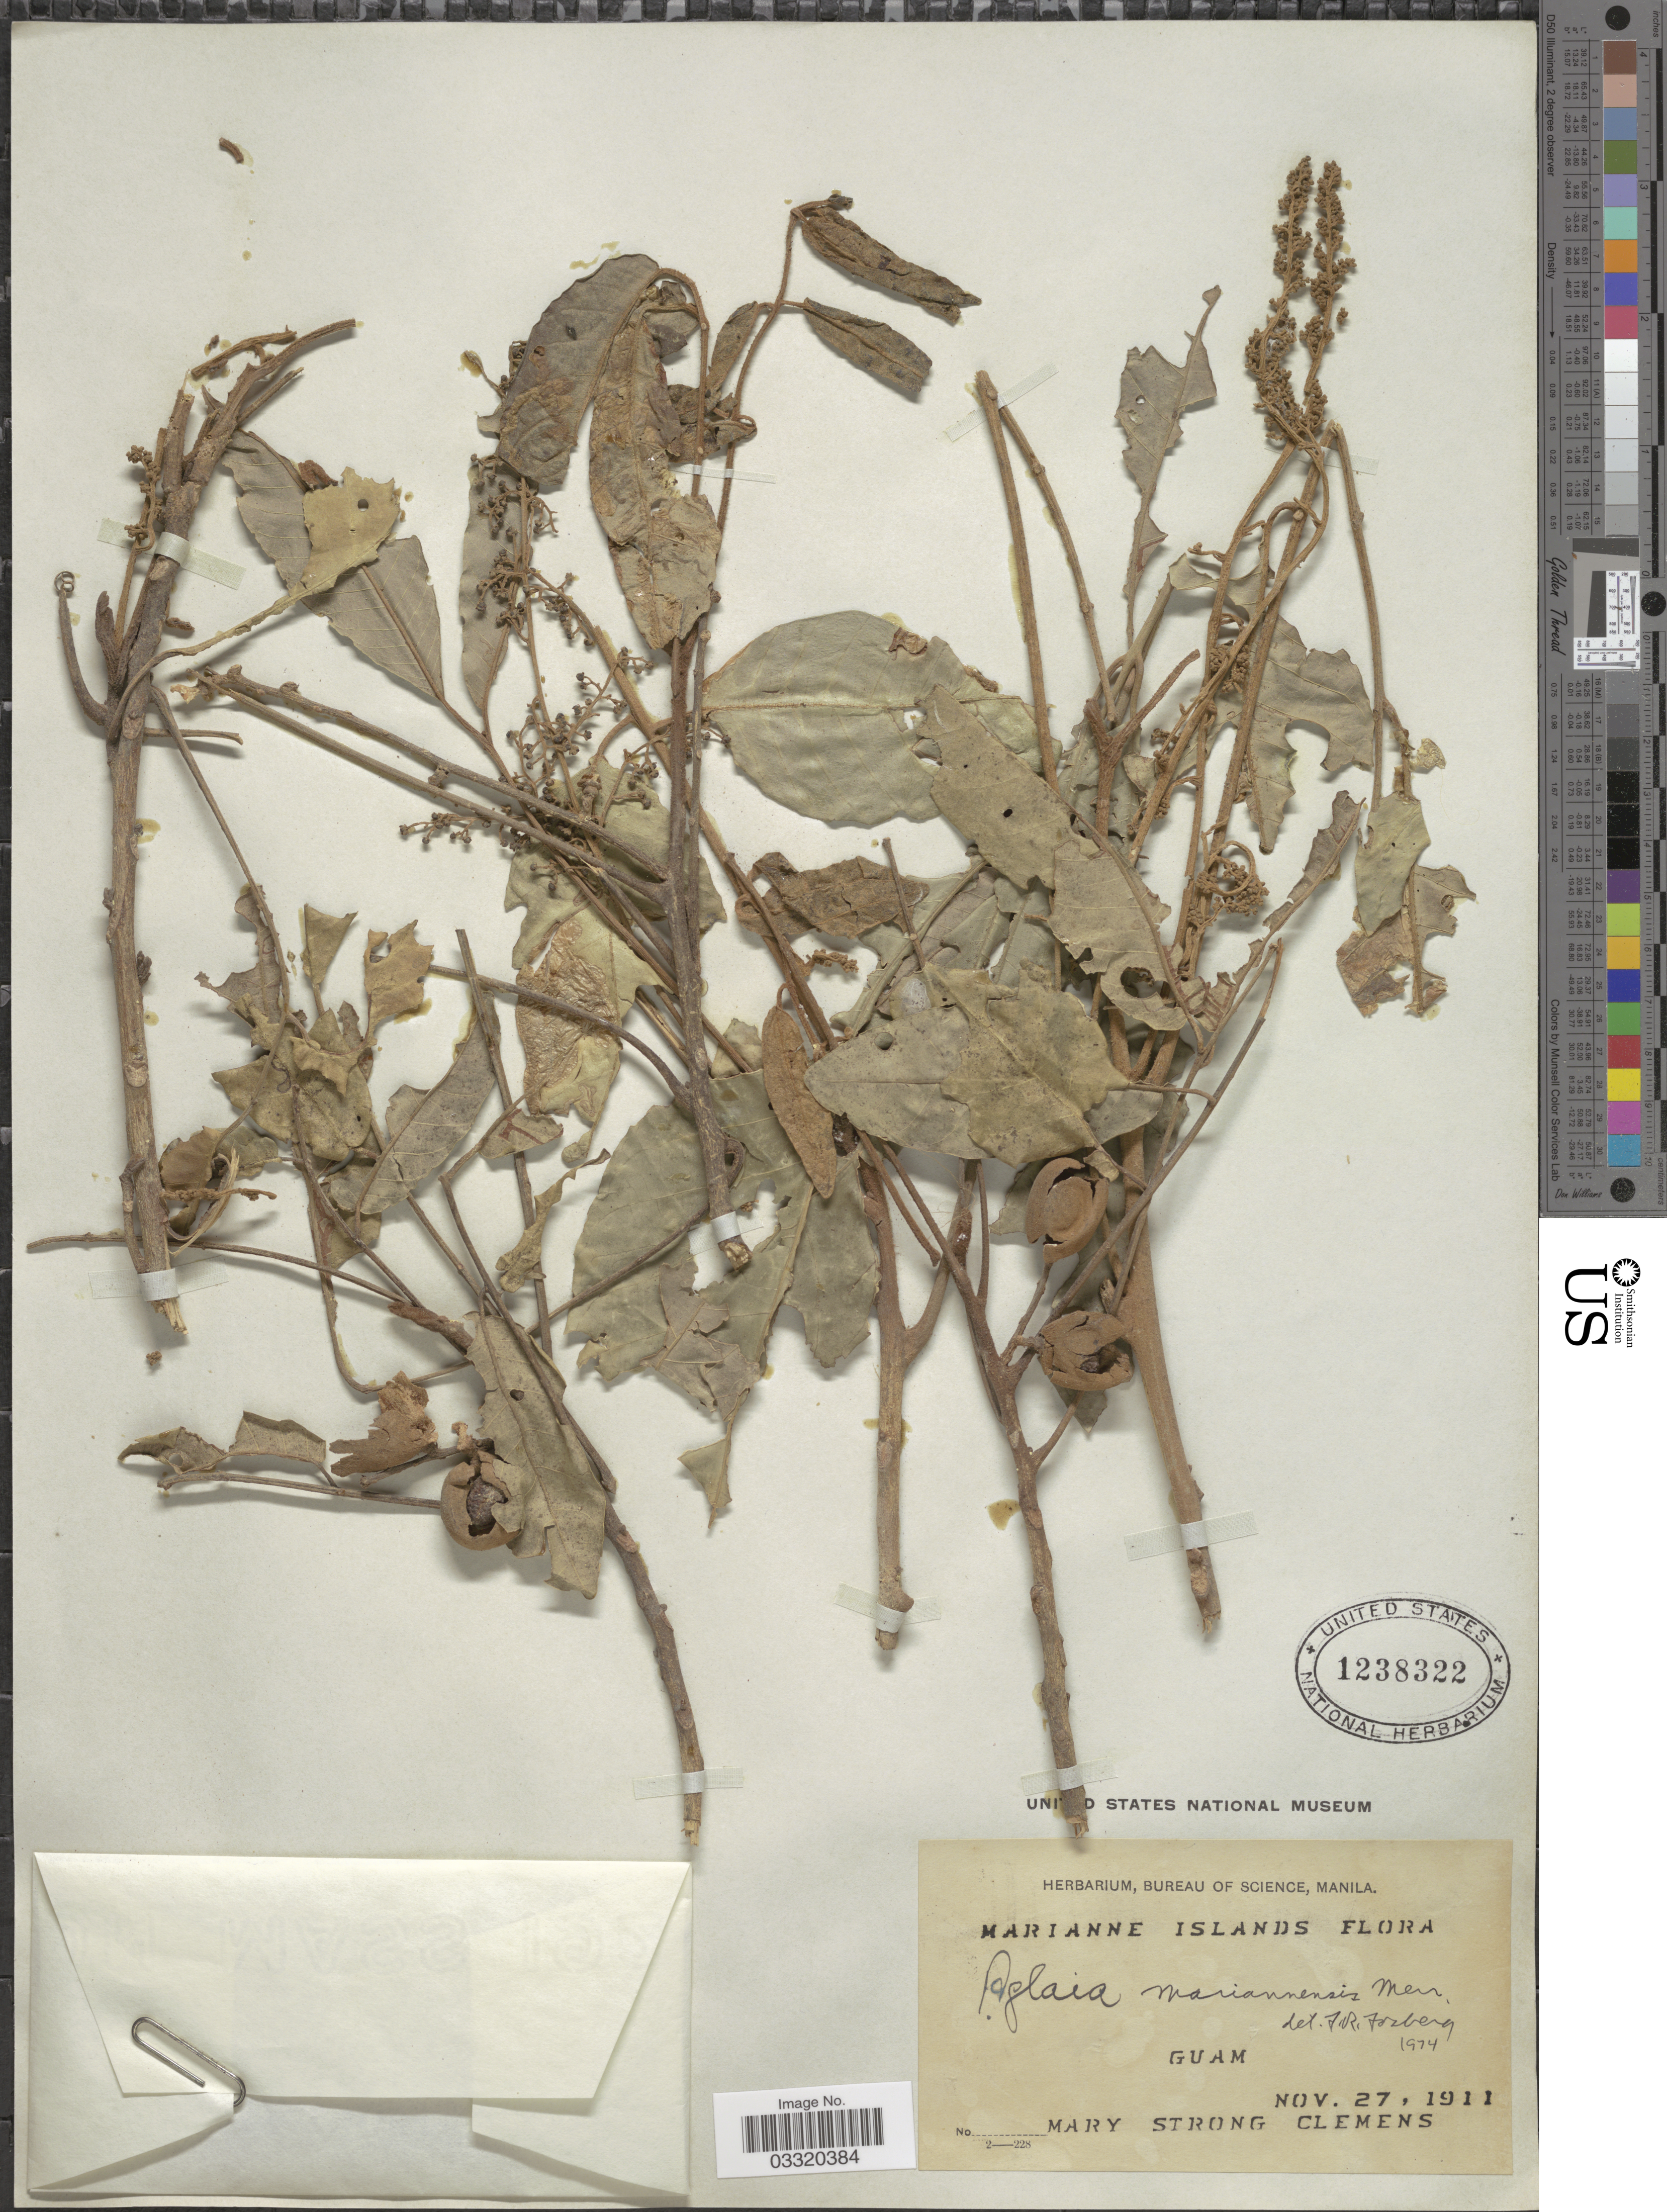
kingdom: Plantae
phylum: Tracheophyta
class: Magnoliopsida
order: Sapindales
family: Meliaceae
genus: Aglaia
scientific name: Aglaia mariannensis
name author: Merr.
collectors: M. S. Clemens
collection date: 1911-11-27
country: Guam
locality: Marianne Islands.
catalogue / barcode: US 1238322